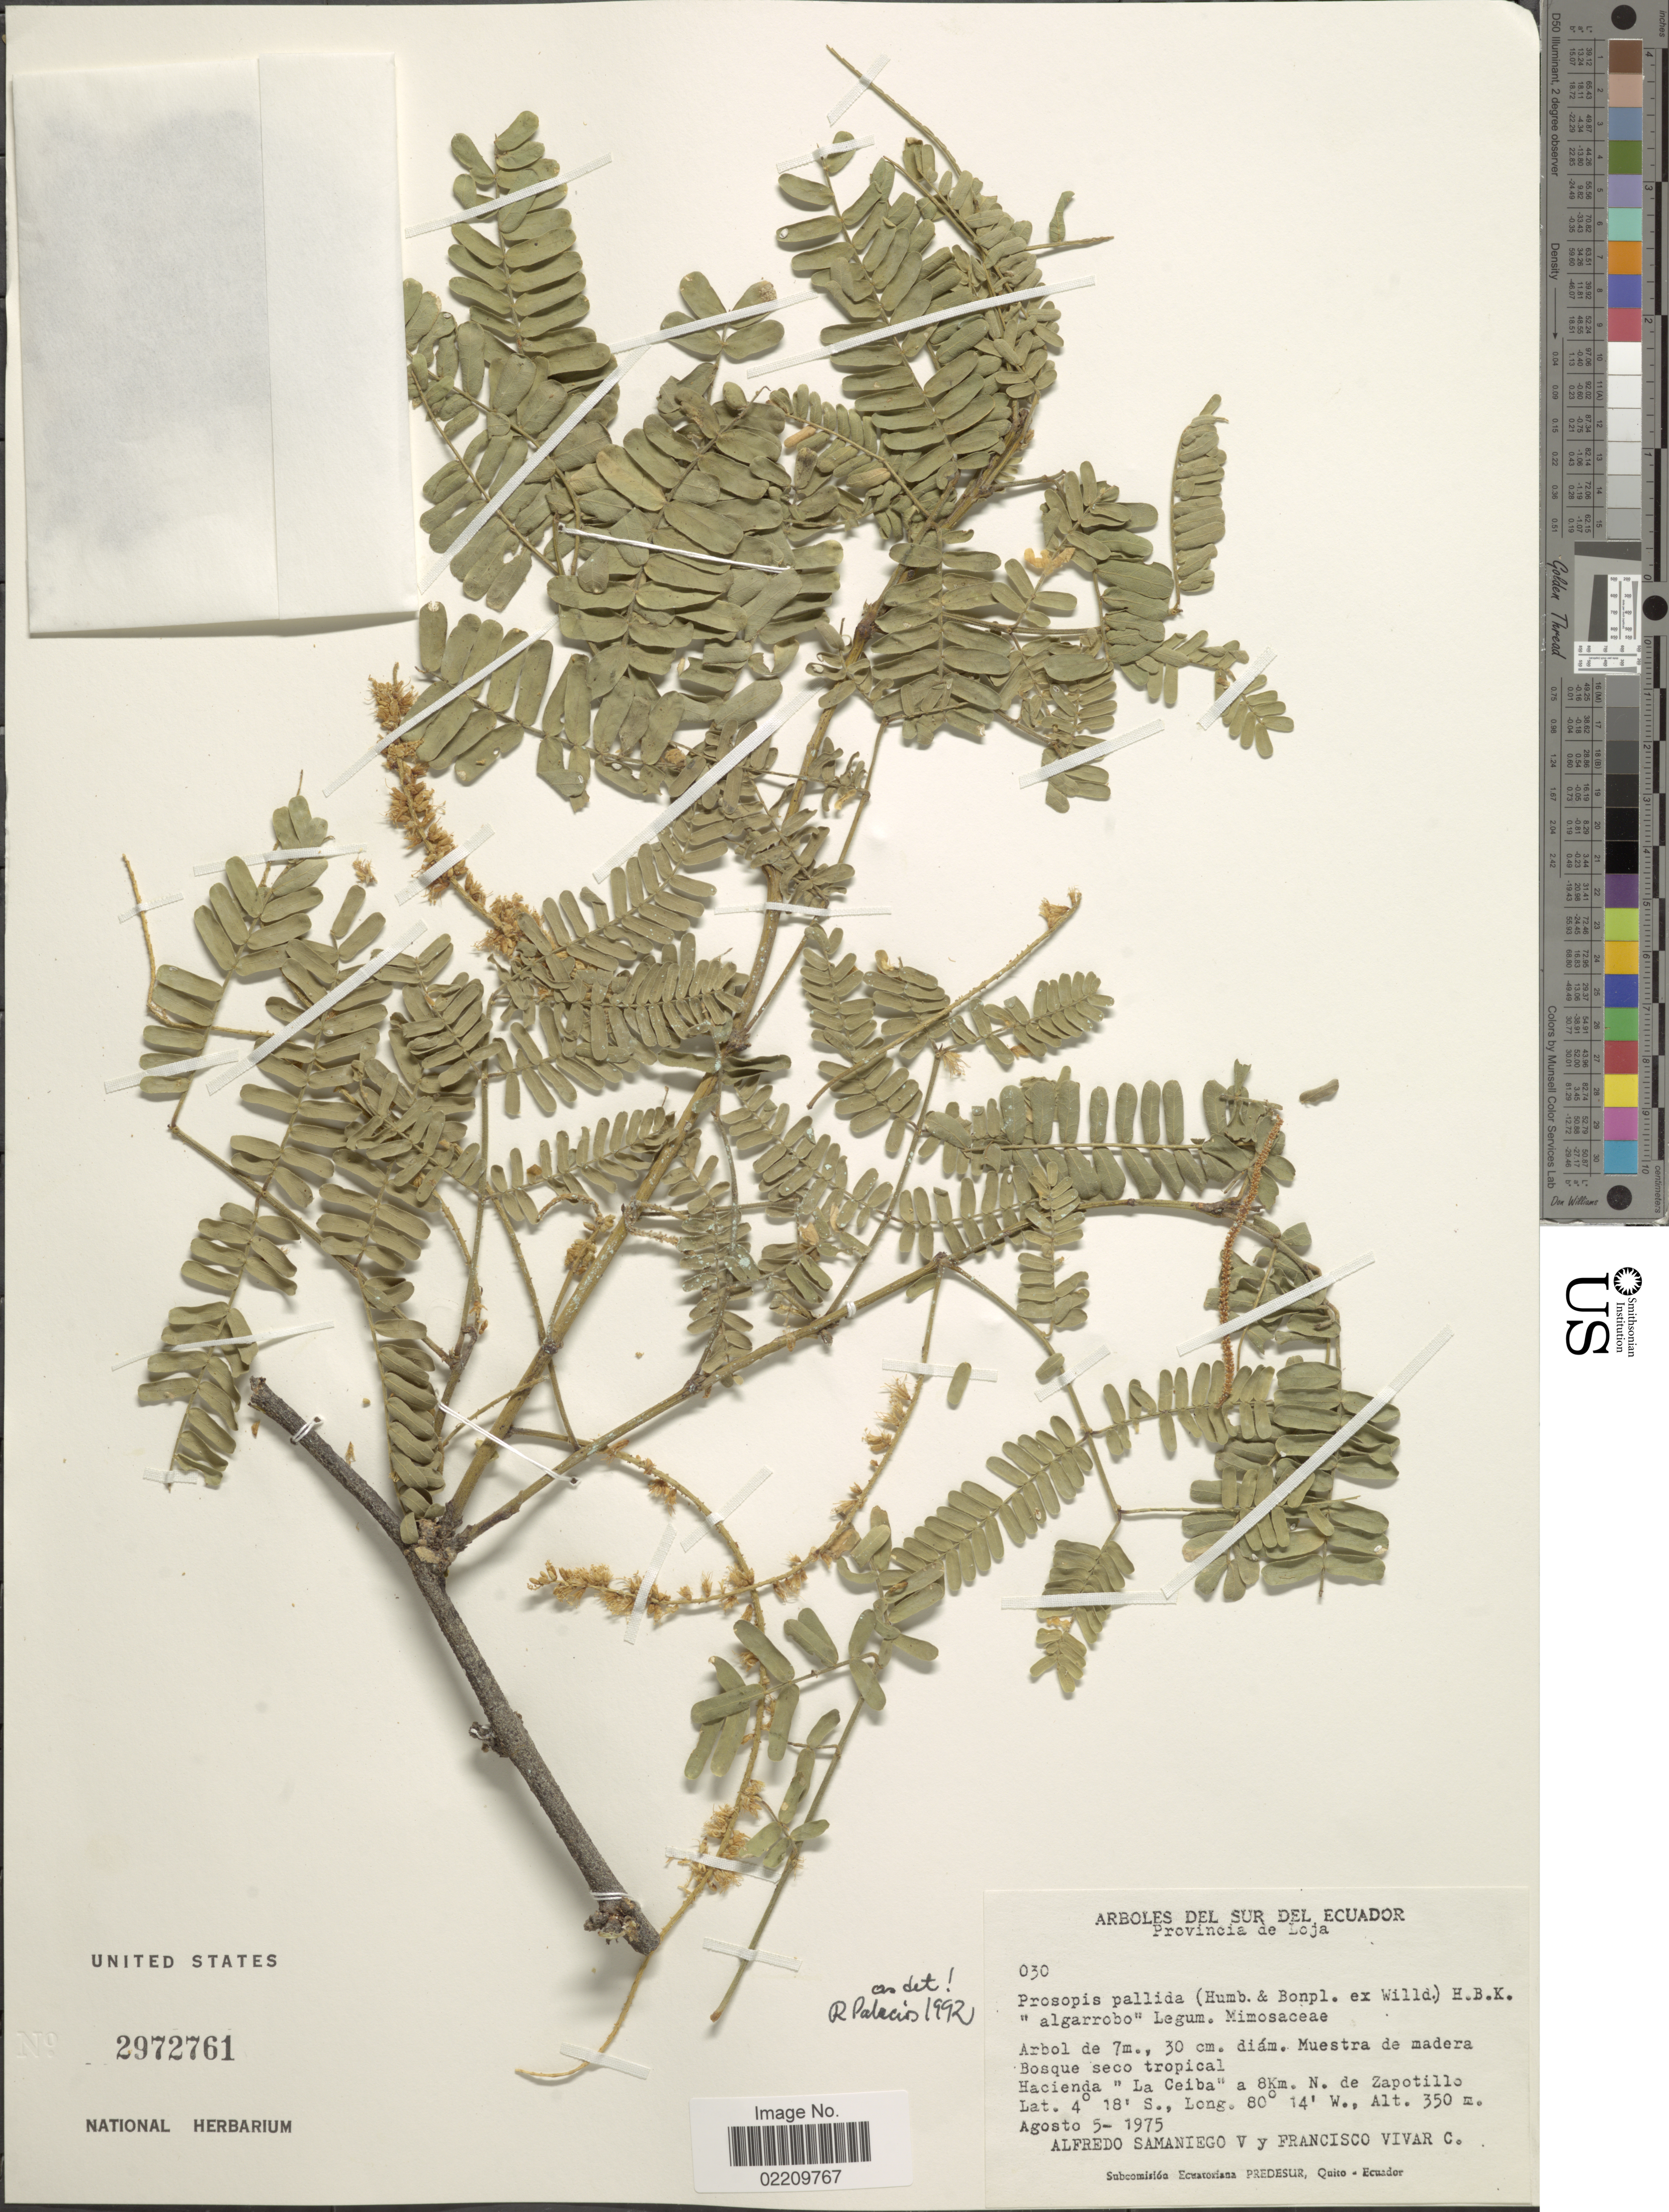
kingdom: Plantae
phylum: Tracheophyta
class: Magnoliopsida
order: Fabales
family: Fabaceae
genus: Neltuma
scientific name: Neltuma pallida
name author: (Humb. & Bonpl. ex Willd.) C. E. Hughes & G.P. Lewis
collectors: A. V. Samaniego & F. A. Vivar C.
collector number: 030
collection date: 1975-08-05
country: Ecuador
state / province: Loja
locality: Provincia de Loja. Hacienda "La Ceiba" a 8Km. N. de Zapotillo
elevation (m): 350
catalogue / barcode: US 2972761